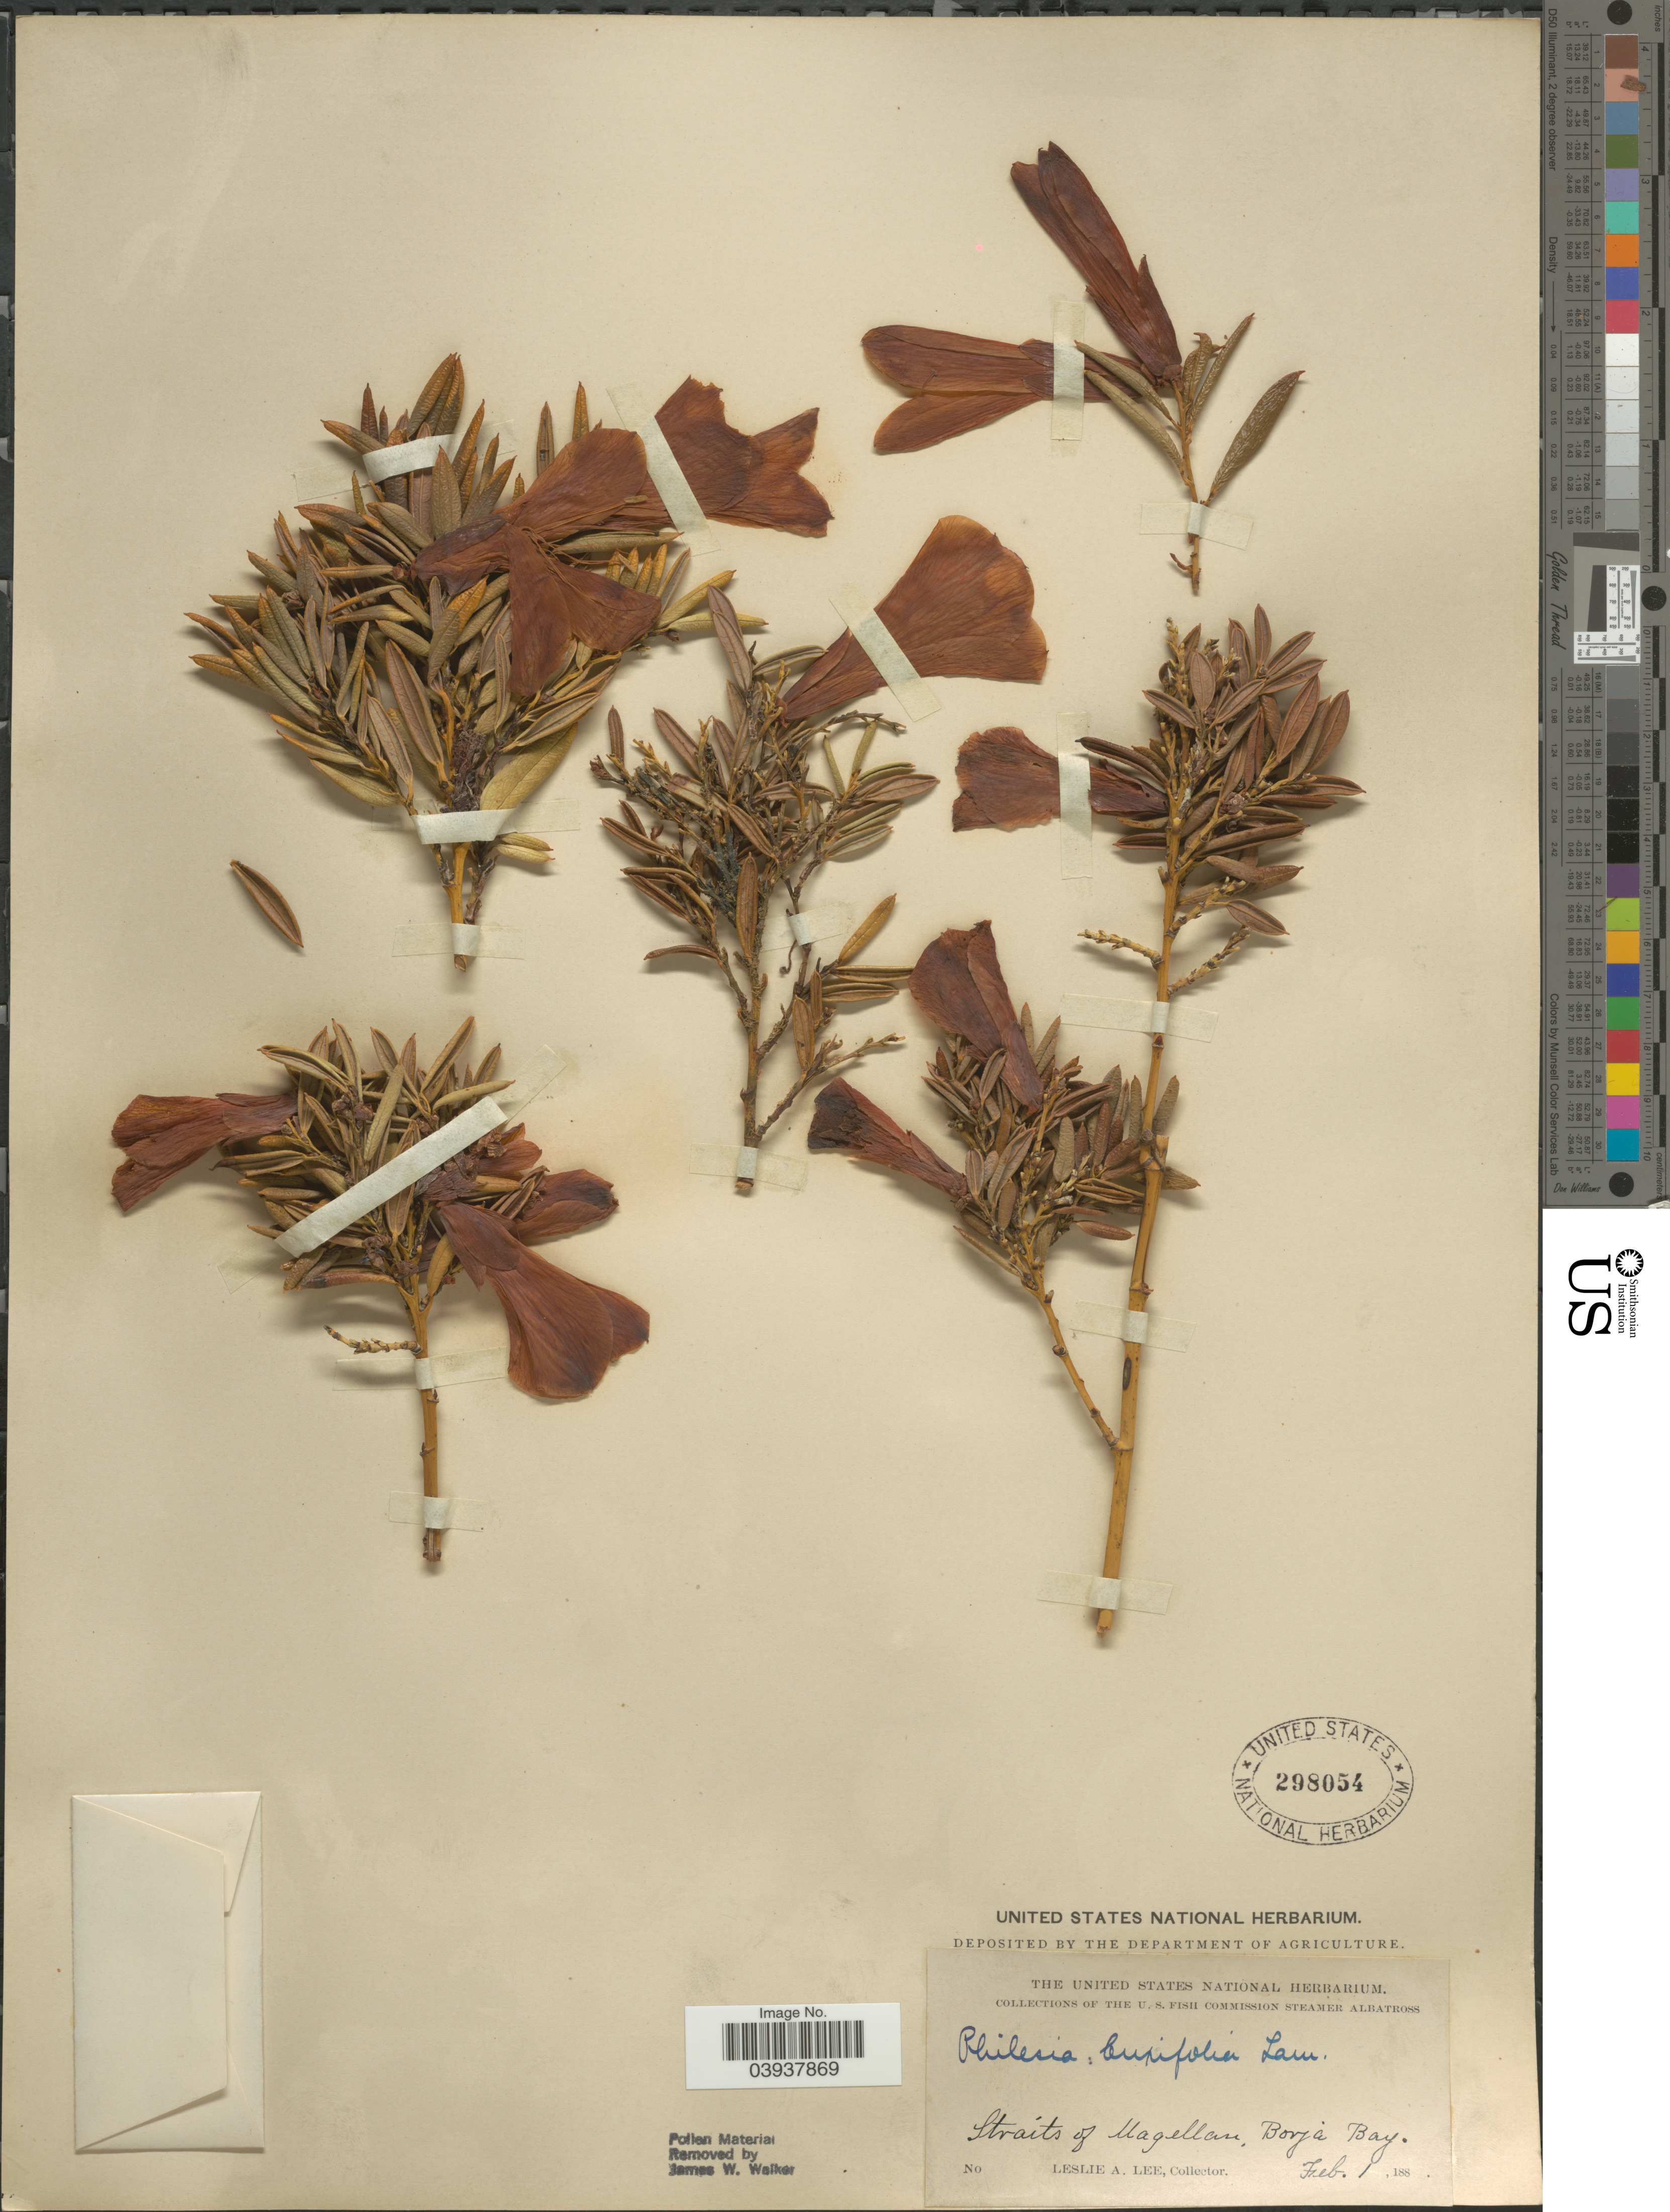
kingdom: Plantae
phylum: Tracheophyta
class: Liliopsida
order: Liliales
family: Philesiaceae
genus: Philesia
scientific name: Philesia buxifolia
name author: Poir.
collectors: L. Lee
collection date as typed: Feb. 1 188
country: Chile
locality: Straits of Magellan, Borja Bay.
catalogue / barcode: US 298054